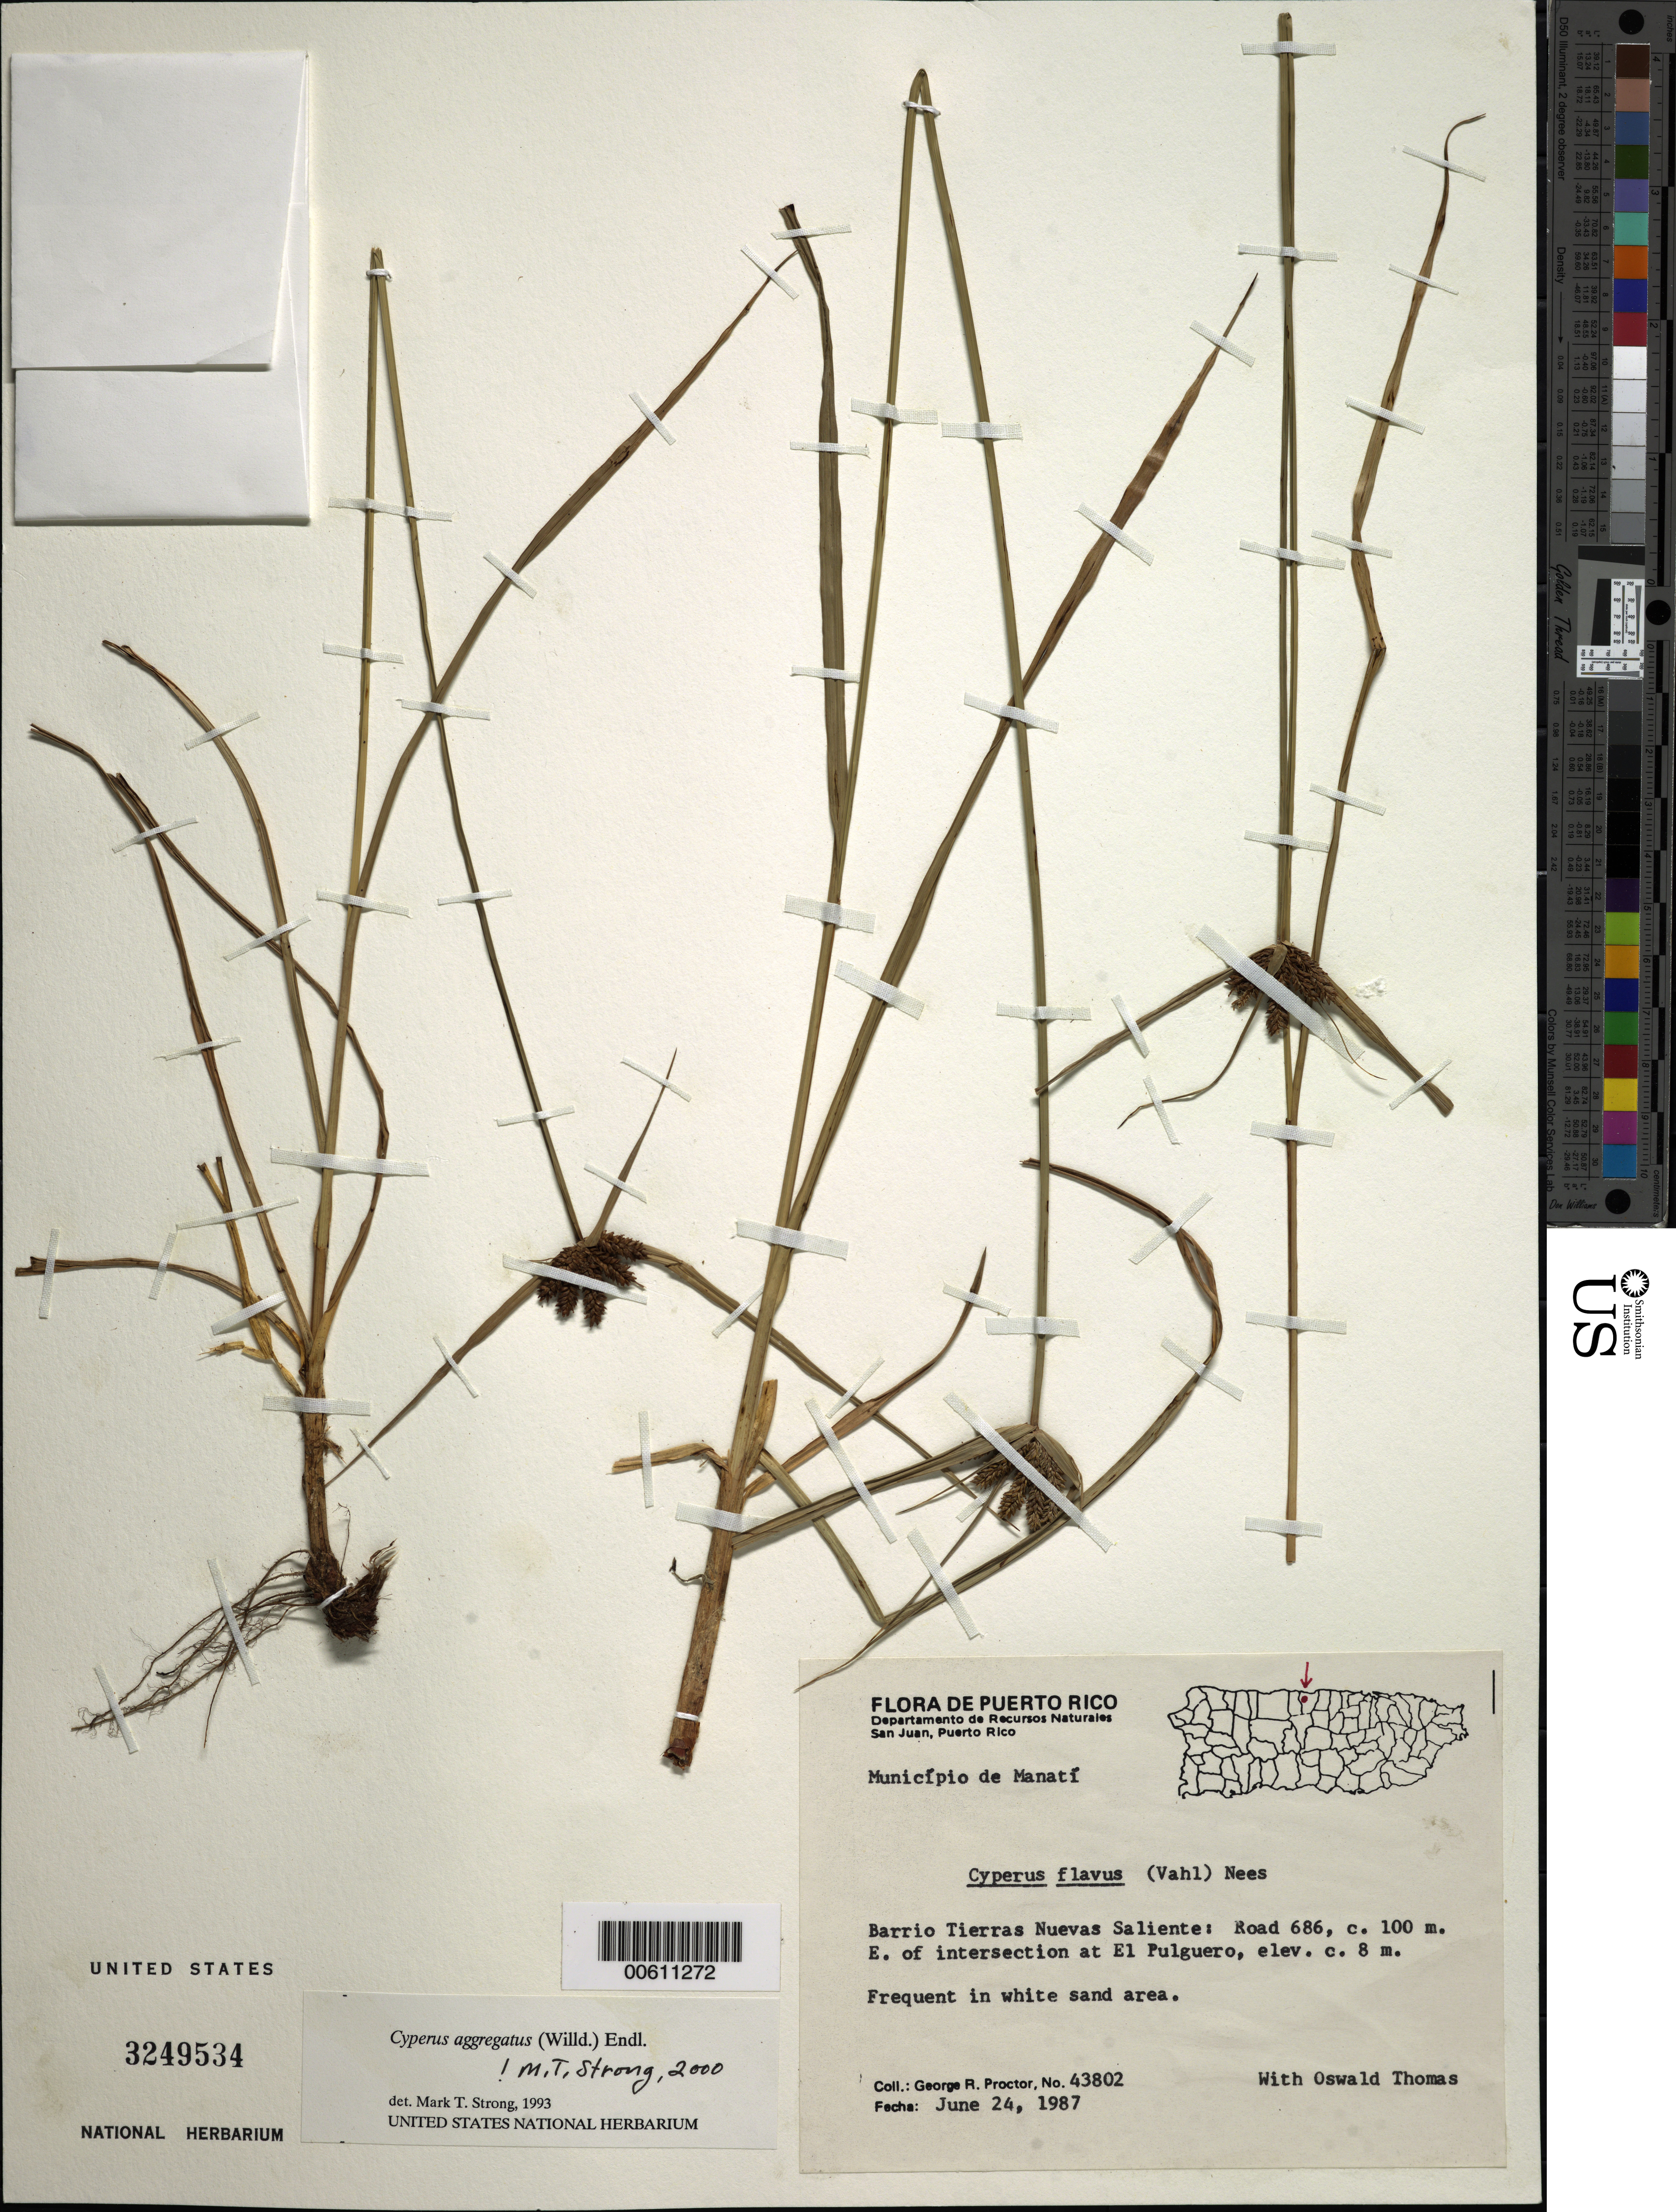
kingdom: Plantae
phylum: Tracheophyta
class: Liliopsida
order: Poales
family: Cyperaceae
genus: Cyperus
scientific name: Cyperus aggregatus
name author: (Willd.) Endl.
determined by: Strong, M. T., (US), Smithsonian Institution - National Museum of Natural History (UNITED STATES)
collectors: G. R. Proctor & O. Thomas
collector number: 43802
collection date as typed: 24 Jun 1987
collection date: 1987-06-24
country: Puerto Rico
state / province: Manatí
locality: Manatí: Barrio Tierras Nuevas Saliente, Rd. 686, ca. 100 m E of jct. At El Pulguero.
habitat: In white sand area.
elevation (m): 8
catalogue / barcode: US 3249534